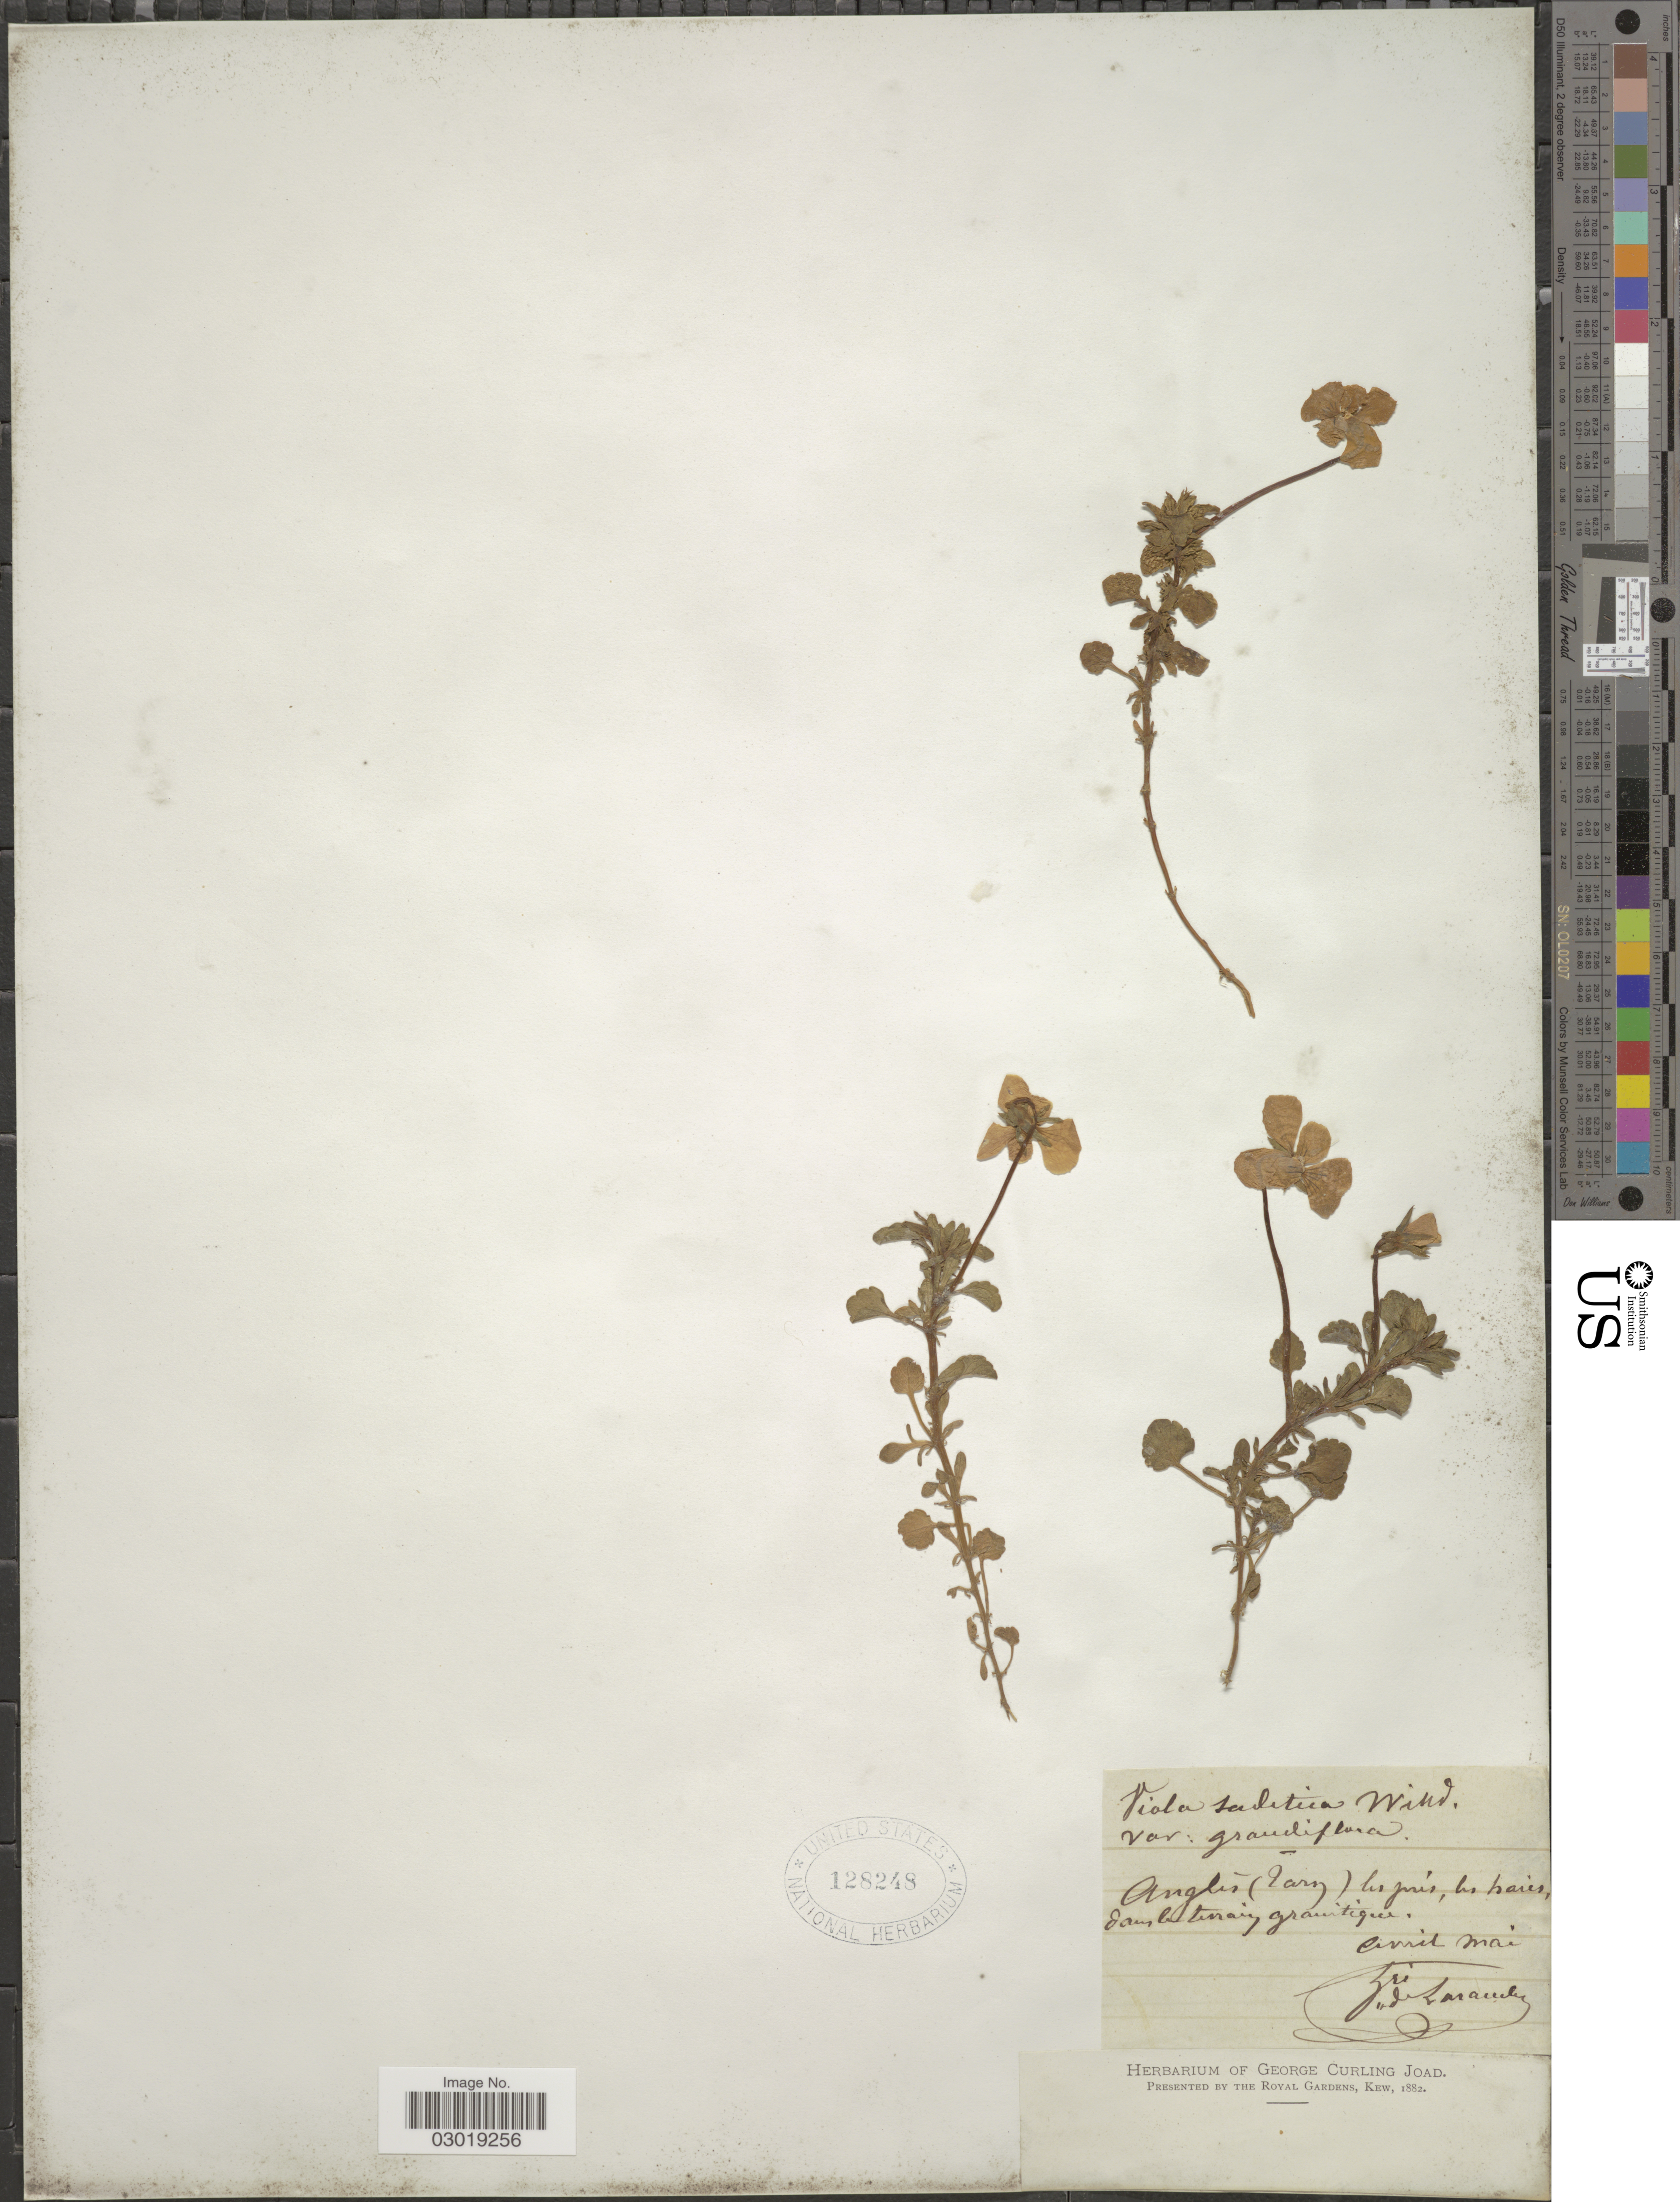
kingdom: Plantae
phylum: Tracheophyta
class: Magnoliopsida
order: Malpighiales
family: Violaceae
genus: Viola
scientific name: Viola sudetica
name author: Willd.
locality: Anglis (Lary [interpreted]) lu [interpreted] juis, lu [interpreted] haus day [interpreted] le turay [interpreted] granitique.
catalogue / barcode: US 128248